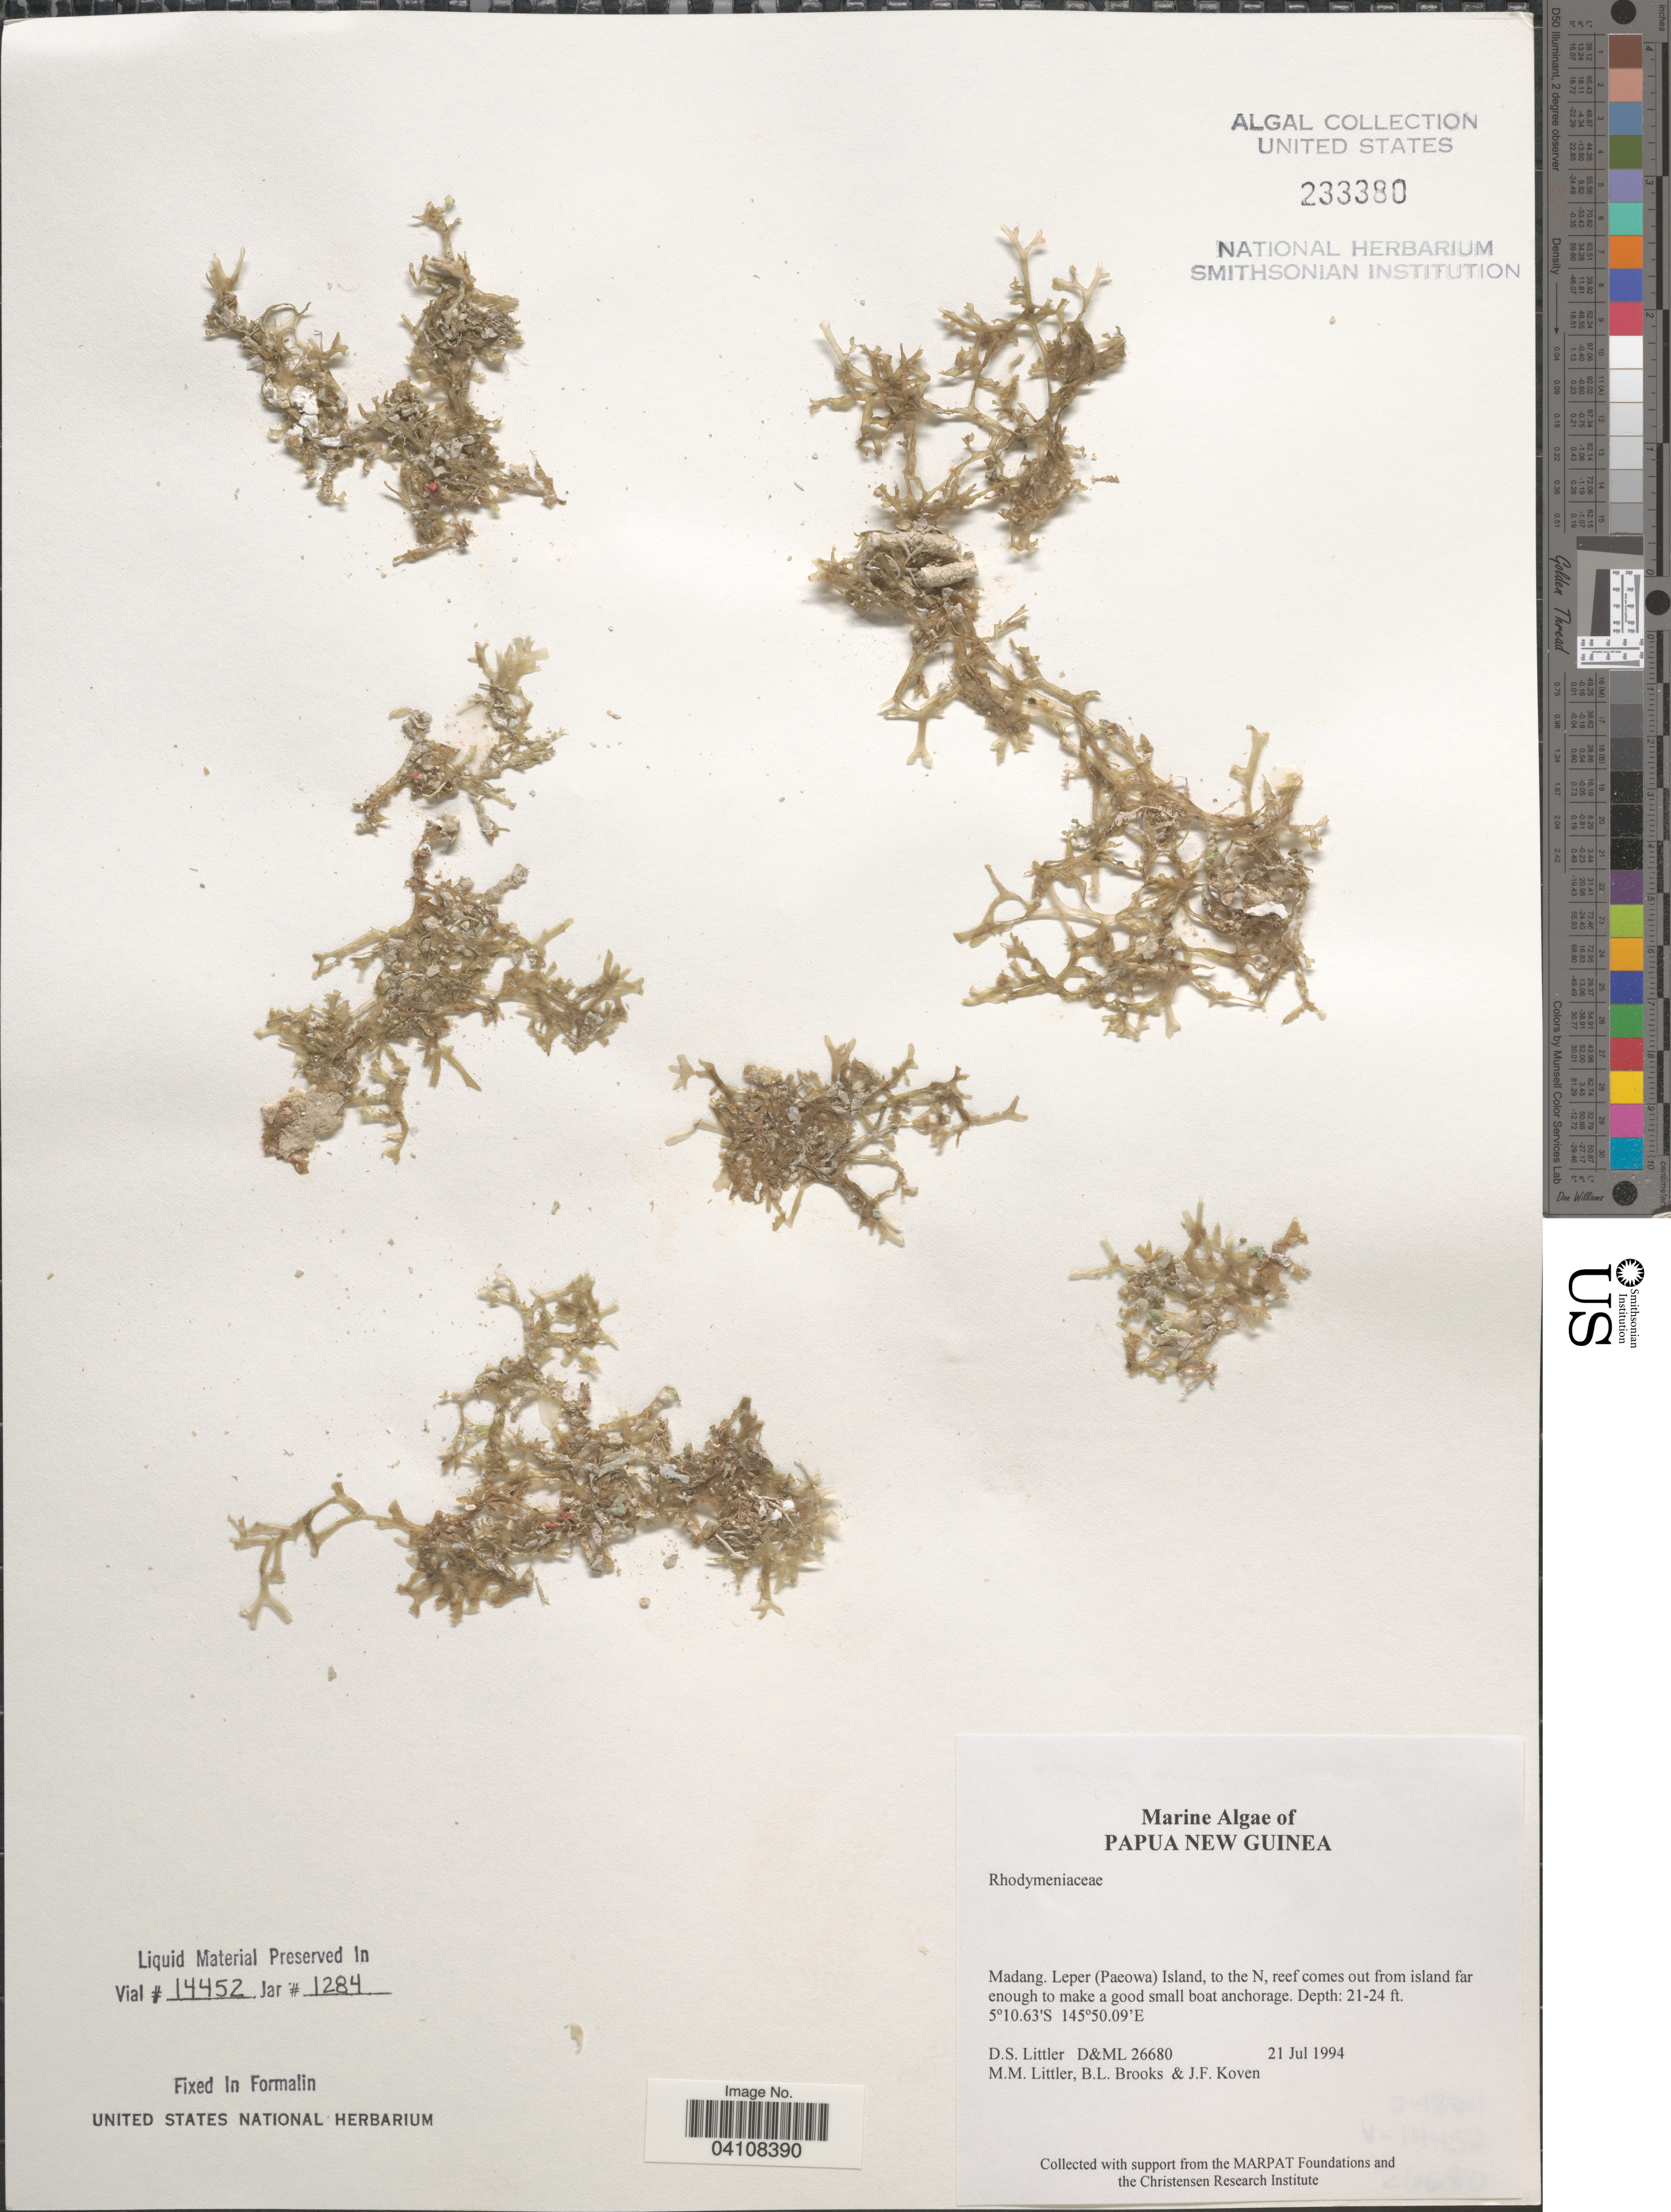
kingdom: Plantae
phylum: Rhodophyta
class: Florideophyceae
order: Rhodymeniales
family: Rhodymeniaceae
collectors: D. S. Littler, B. Brooks & J. Koven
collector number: D&ML26680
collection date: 1994-07-21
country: Papua New Guinea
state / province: Madang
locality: Leper (Paeowa) Island, to the N, reef comes out from island far enough to make a good small boat anchorage.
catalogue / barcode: US 233380